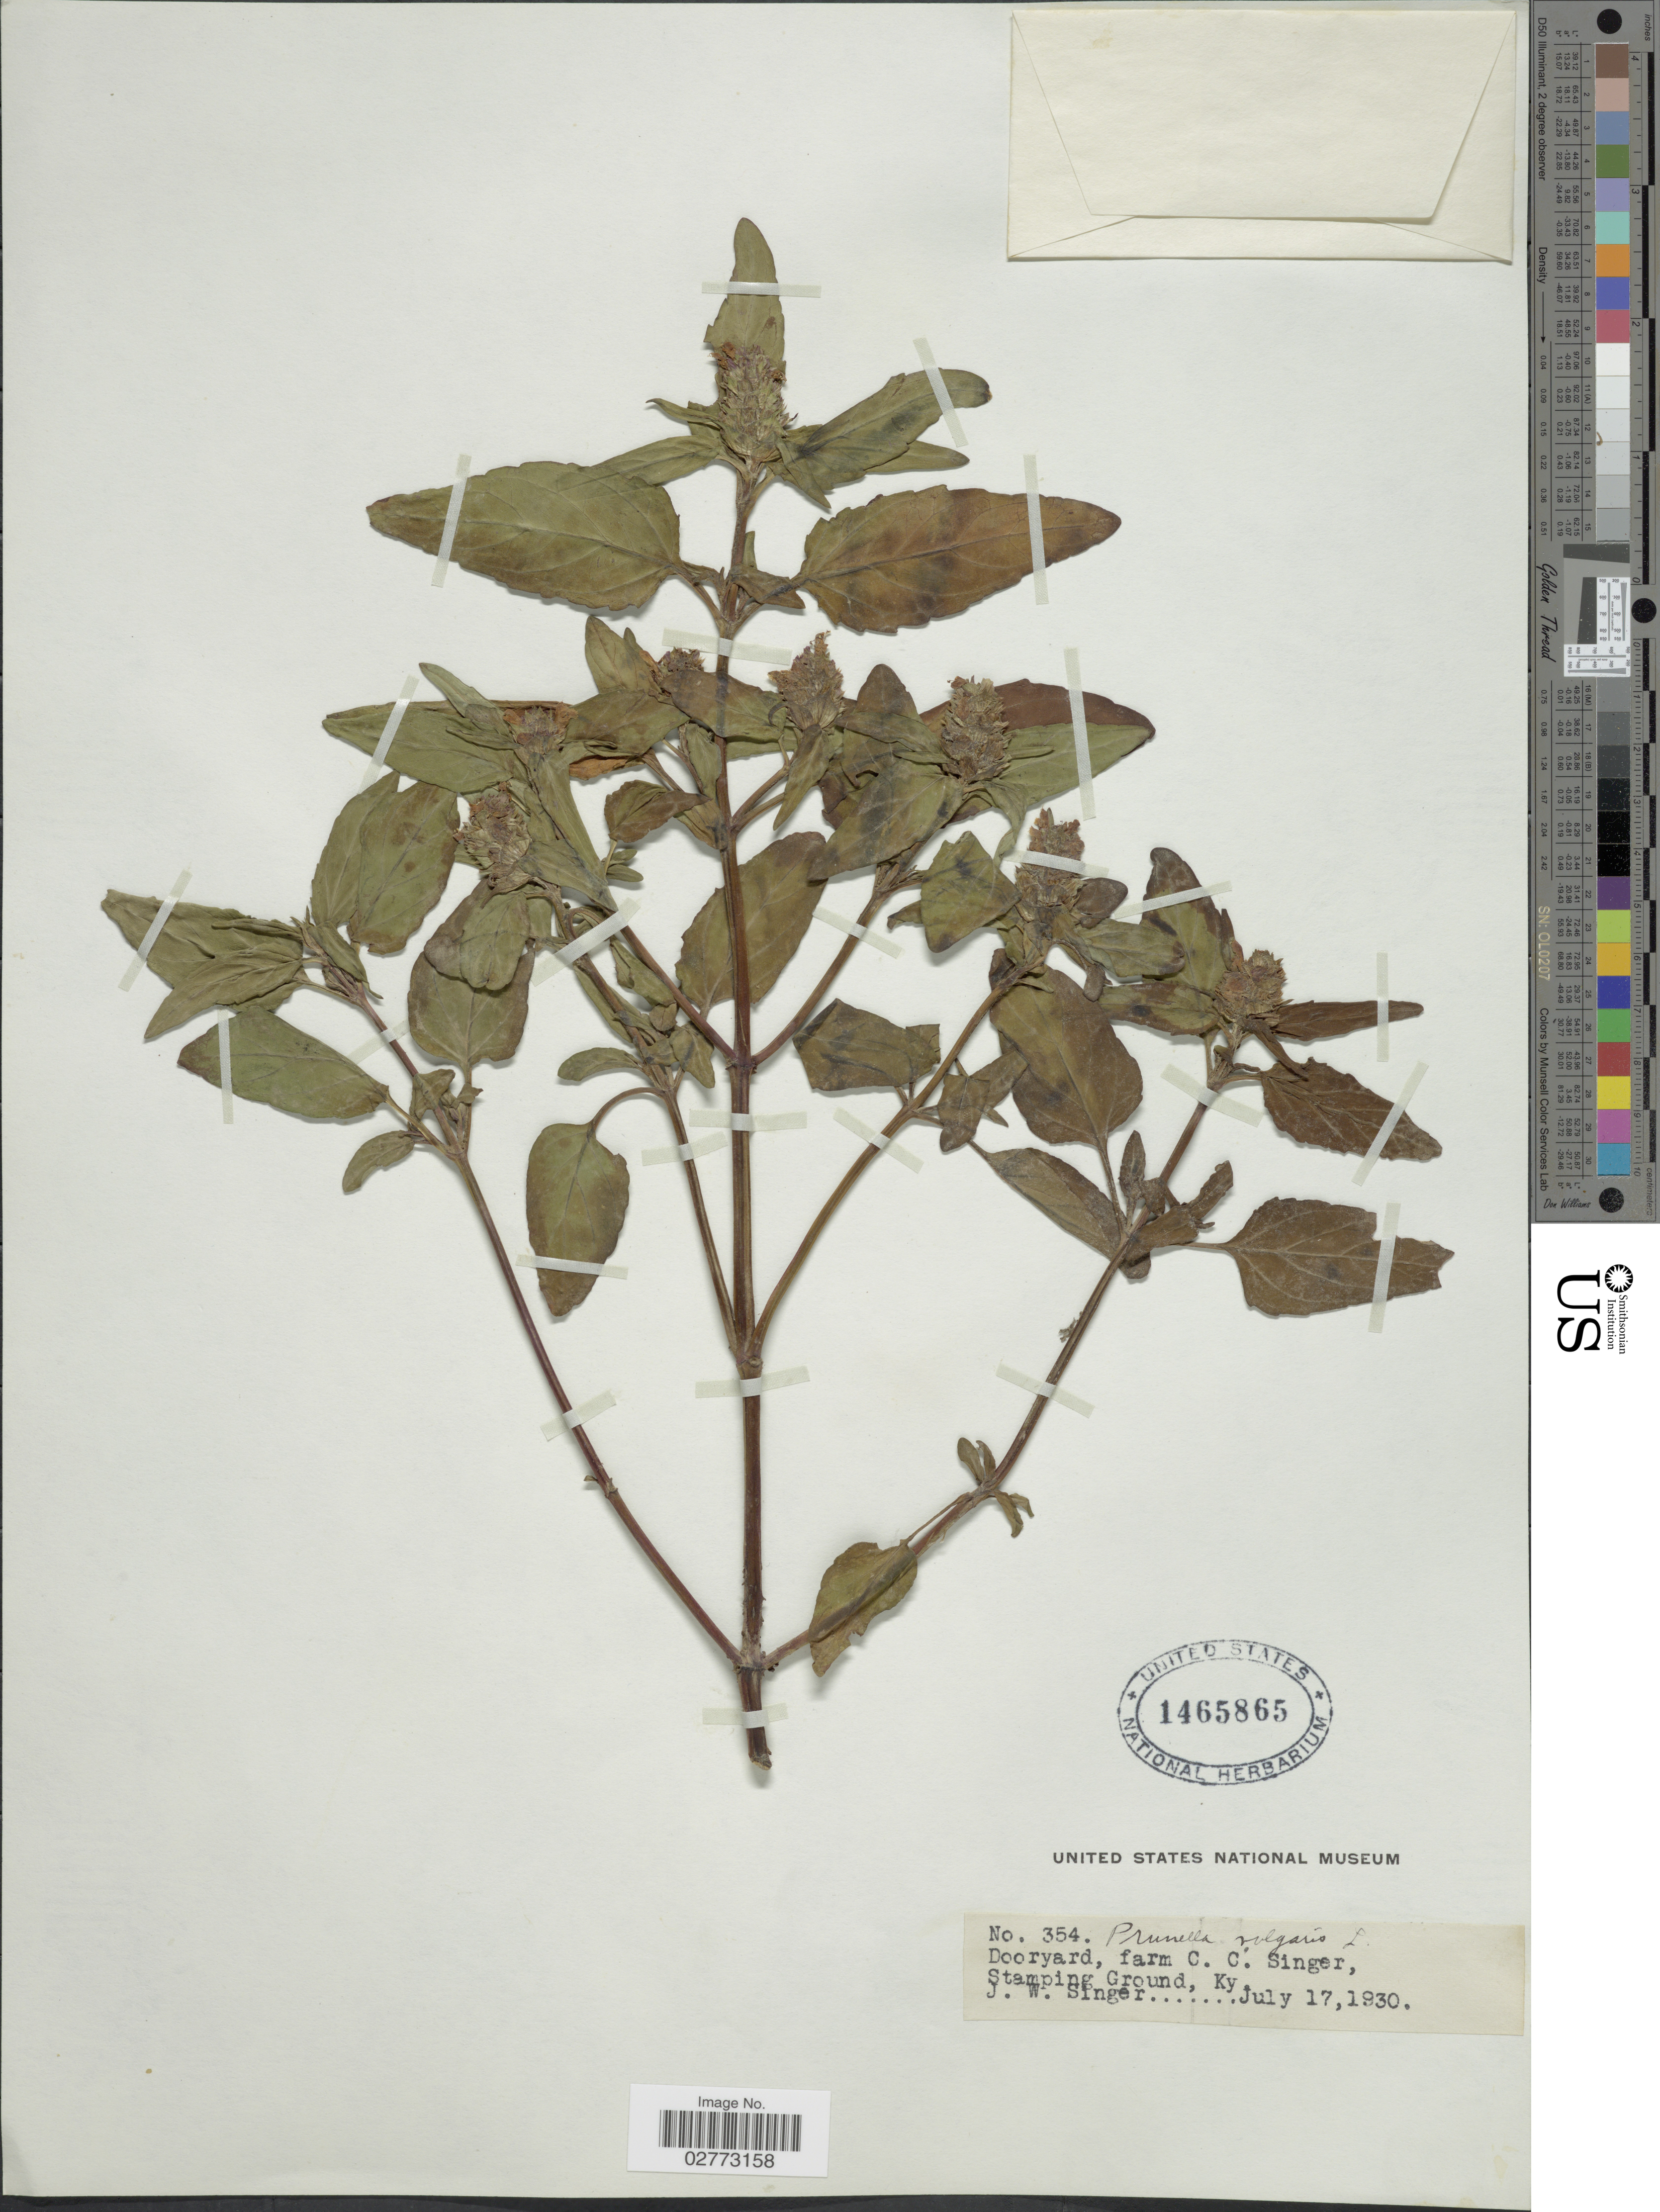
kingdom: Plantae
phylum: Tracheophyta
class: Magnoliopsida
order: Lamiales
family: Lamiaceae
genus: Prunella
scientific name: Prunella vulgaris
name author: L.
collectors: J. EW. Singer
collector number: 354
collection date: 1930-07-17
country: United States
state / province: Kentucky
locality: Dooryard, farm C. C. Singer, Stamping Ground, Ky.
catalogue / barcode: US 1465865